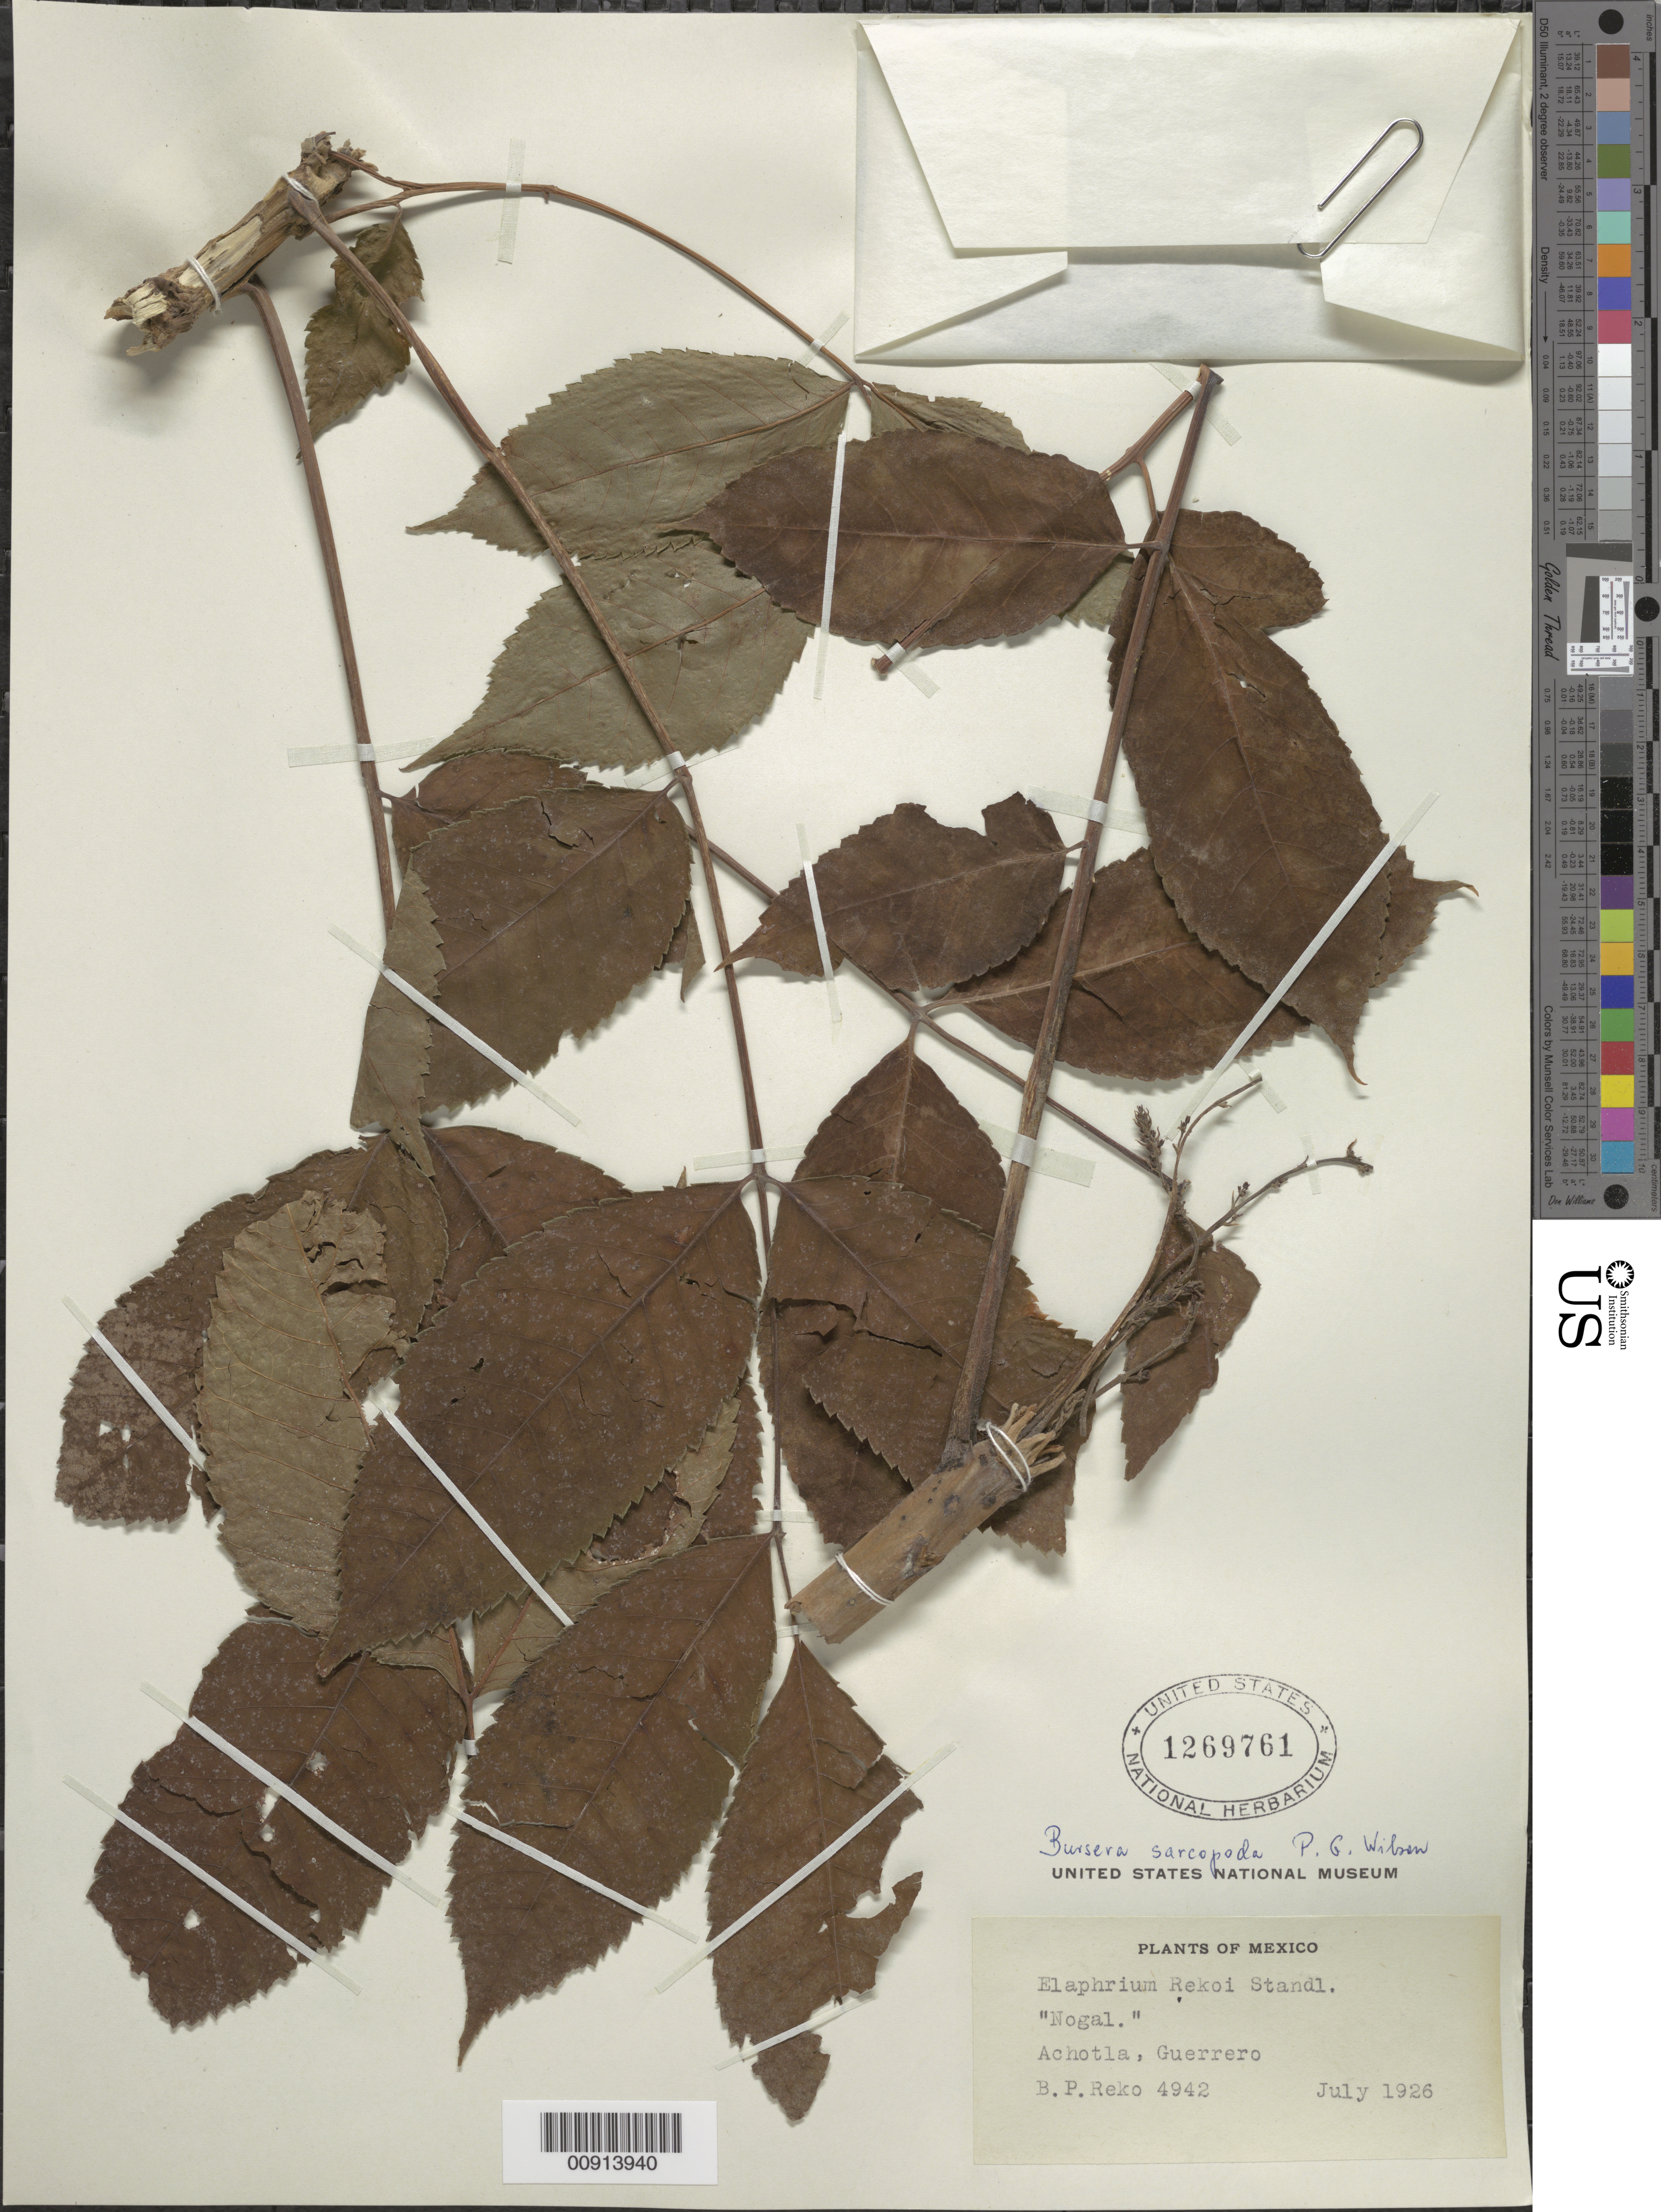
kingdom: Plantae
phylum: Tracheophyta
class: Magnoliopsida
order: Sapindales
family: Burseraceae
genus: Bursera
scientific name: Bursera sarcopoda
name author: Paul G. Wilson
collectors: B. P. Reko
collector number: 4942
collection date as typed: Jul 1926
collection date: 1926-07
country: Mexico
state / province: Guerrero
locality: Achotla, Guerrero.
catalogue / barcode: US 1269761